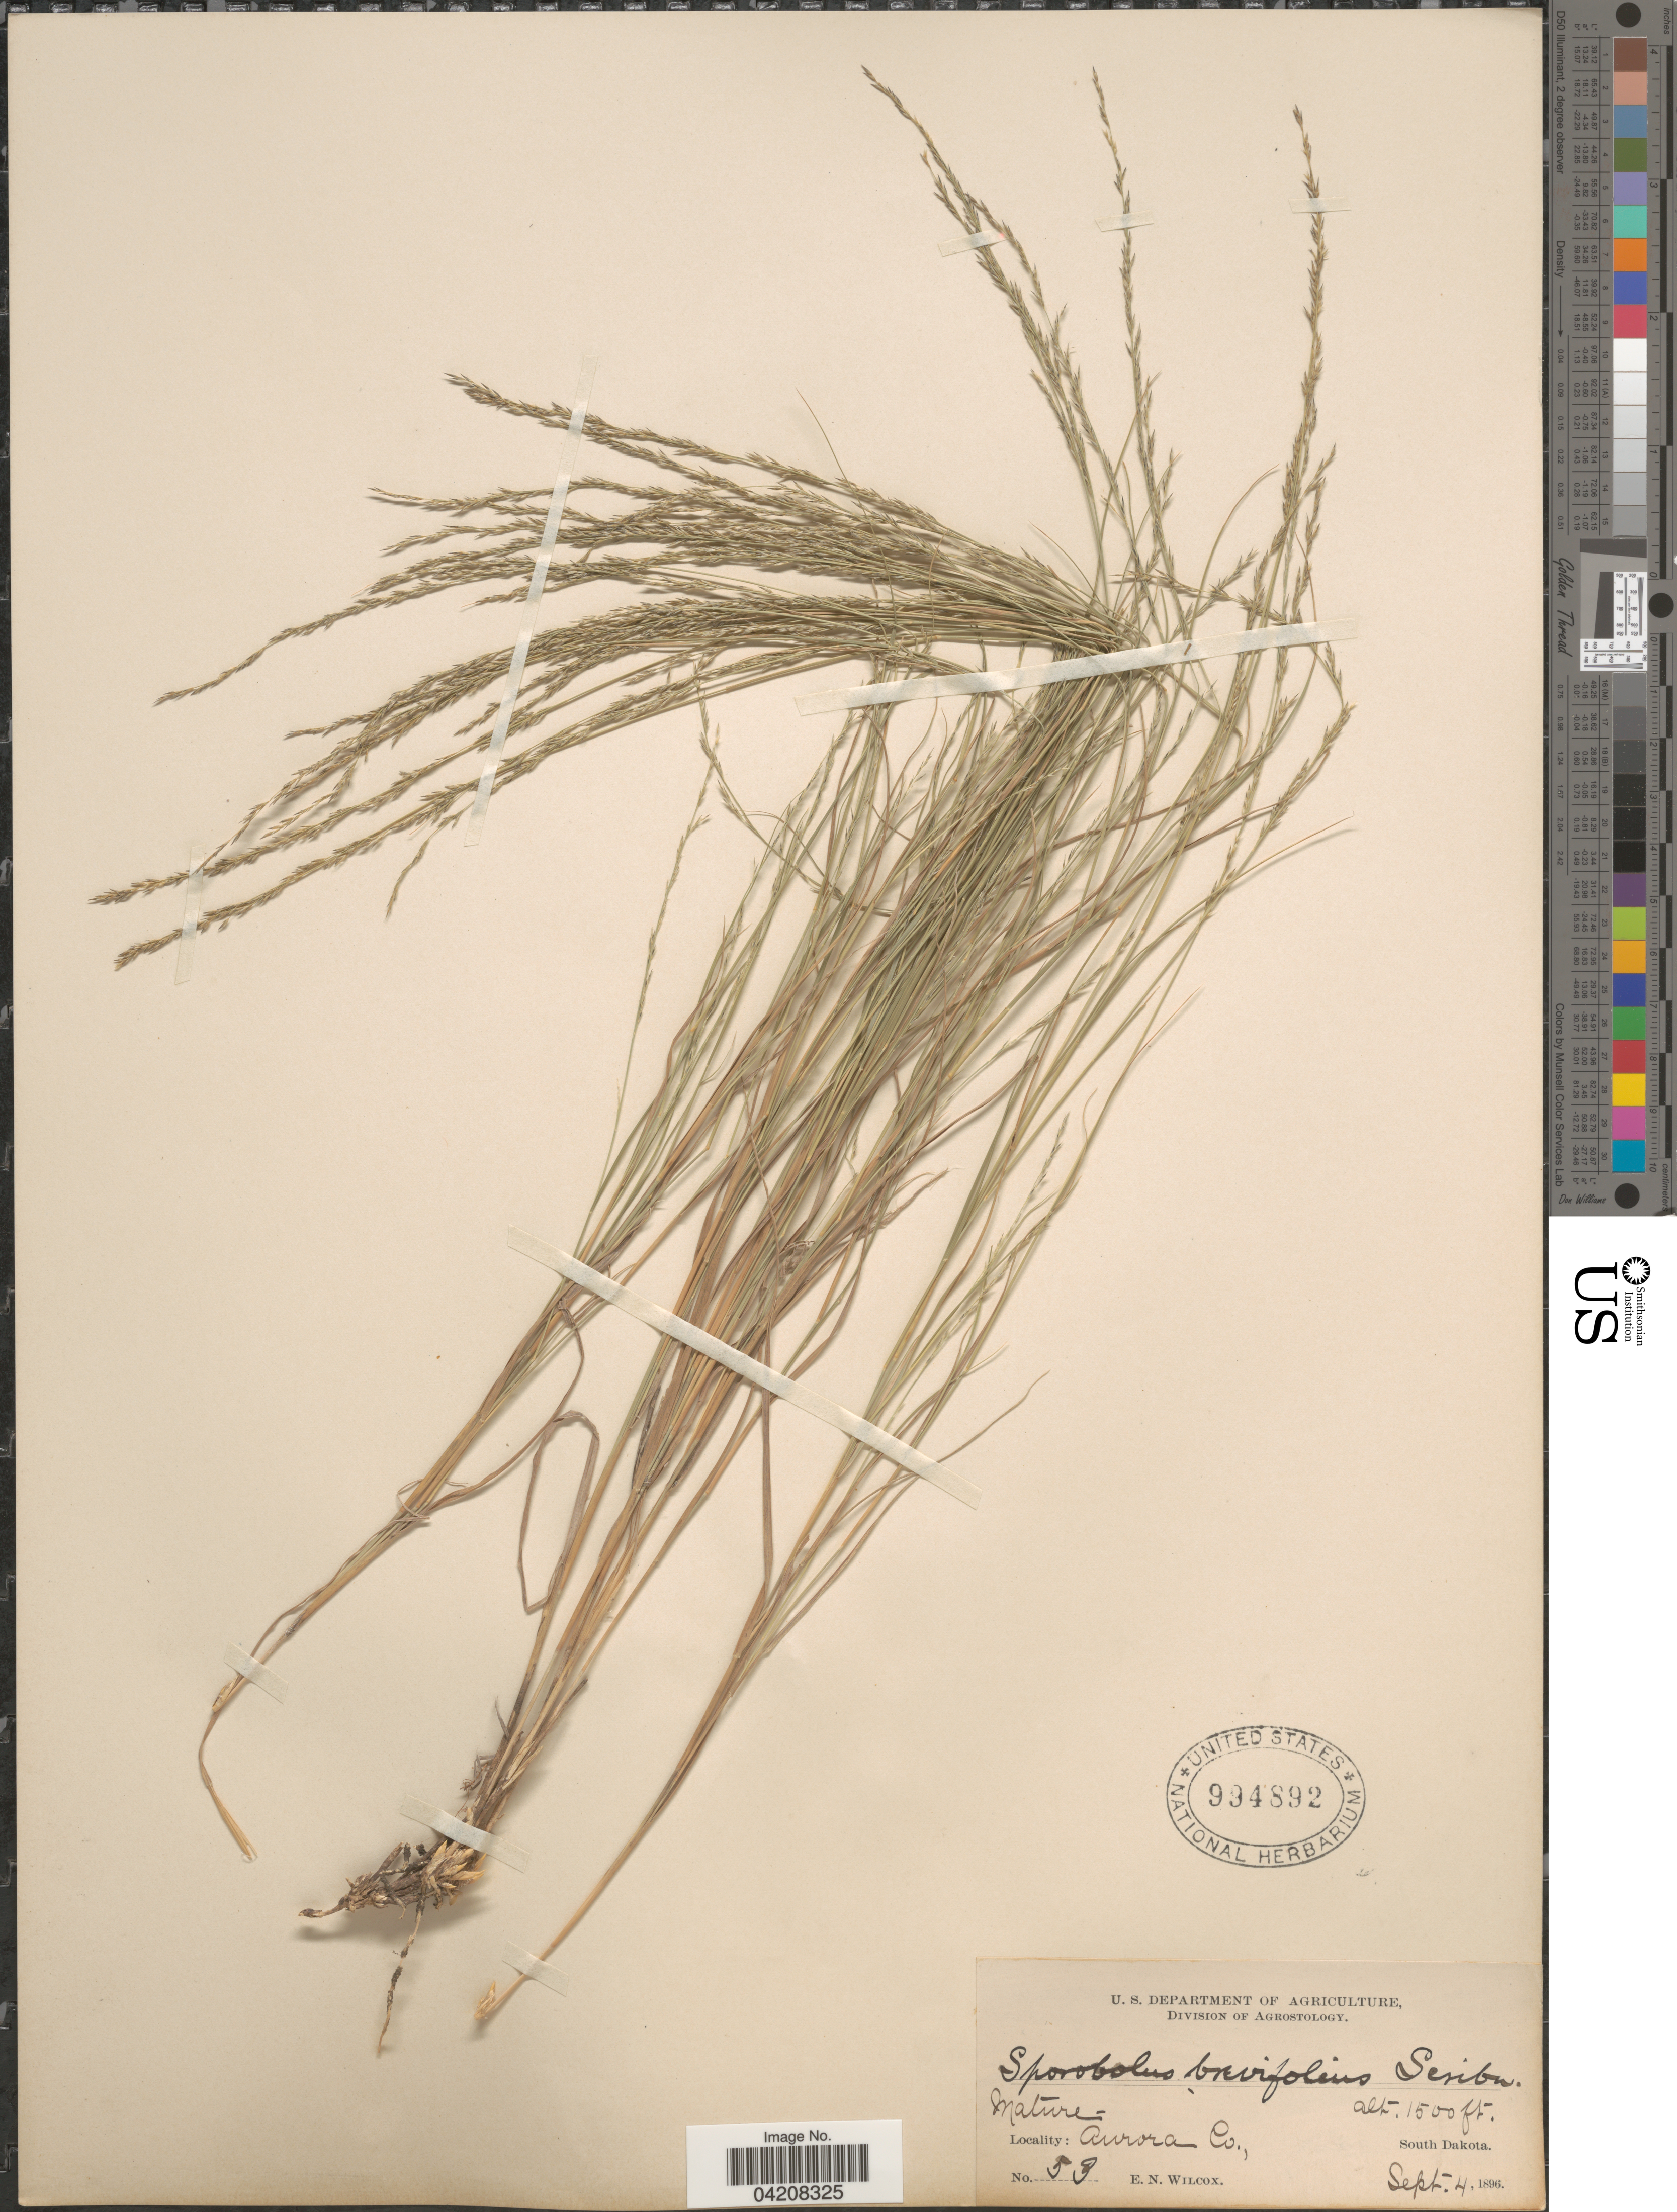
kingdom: Plantae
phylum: Tracheophyta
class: Liliopsida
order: Poales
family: Poaceae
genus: Muhlenbergia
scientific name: Muhlenbergia cuspidata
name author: (Torr. ex Hook.) Rydb.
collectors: E. Wilcox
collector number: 53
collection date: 1896-09-04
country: United States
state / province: South Dakota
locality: Aurora Co.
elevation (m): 457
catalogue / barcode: US 994892